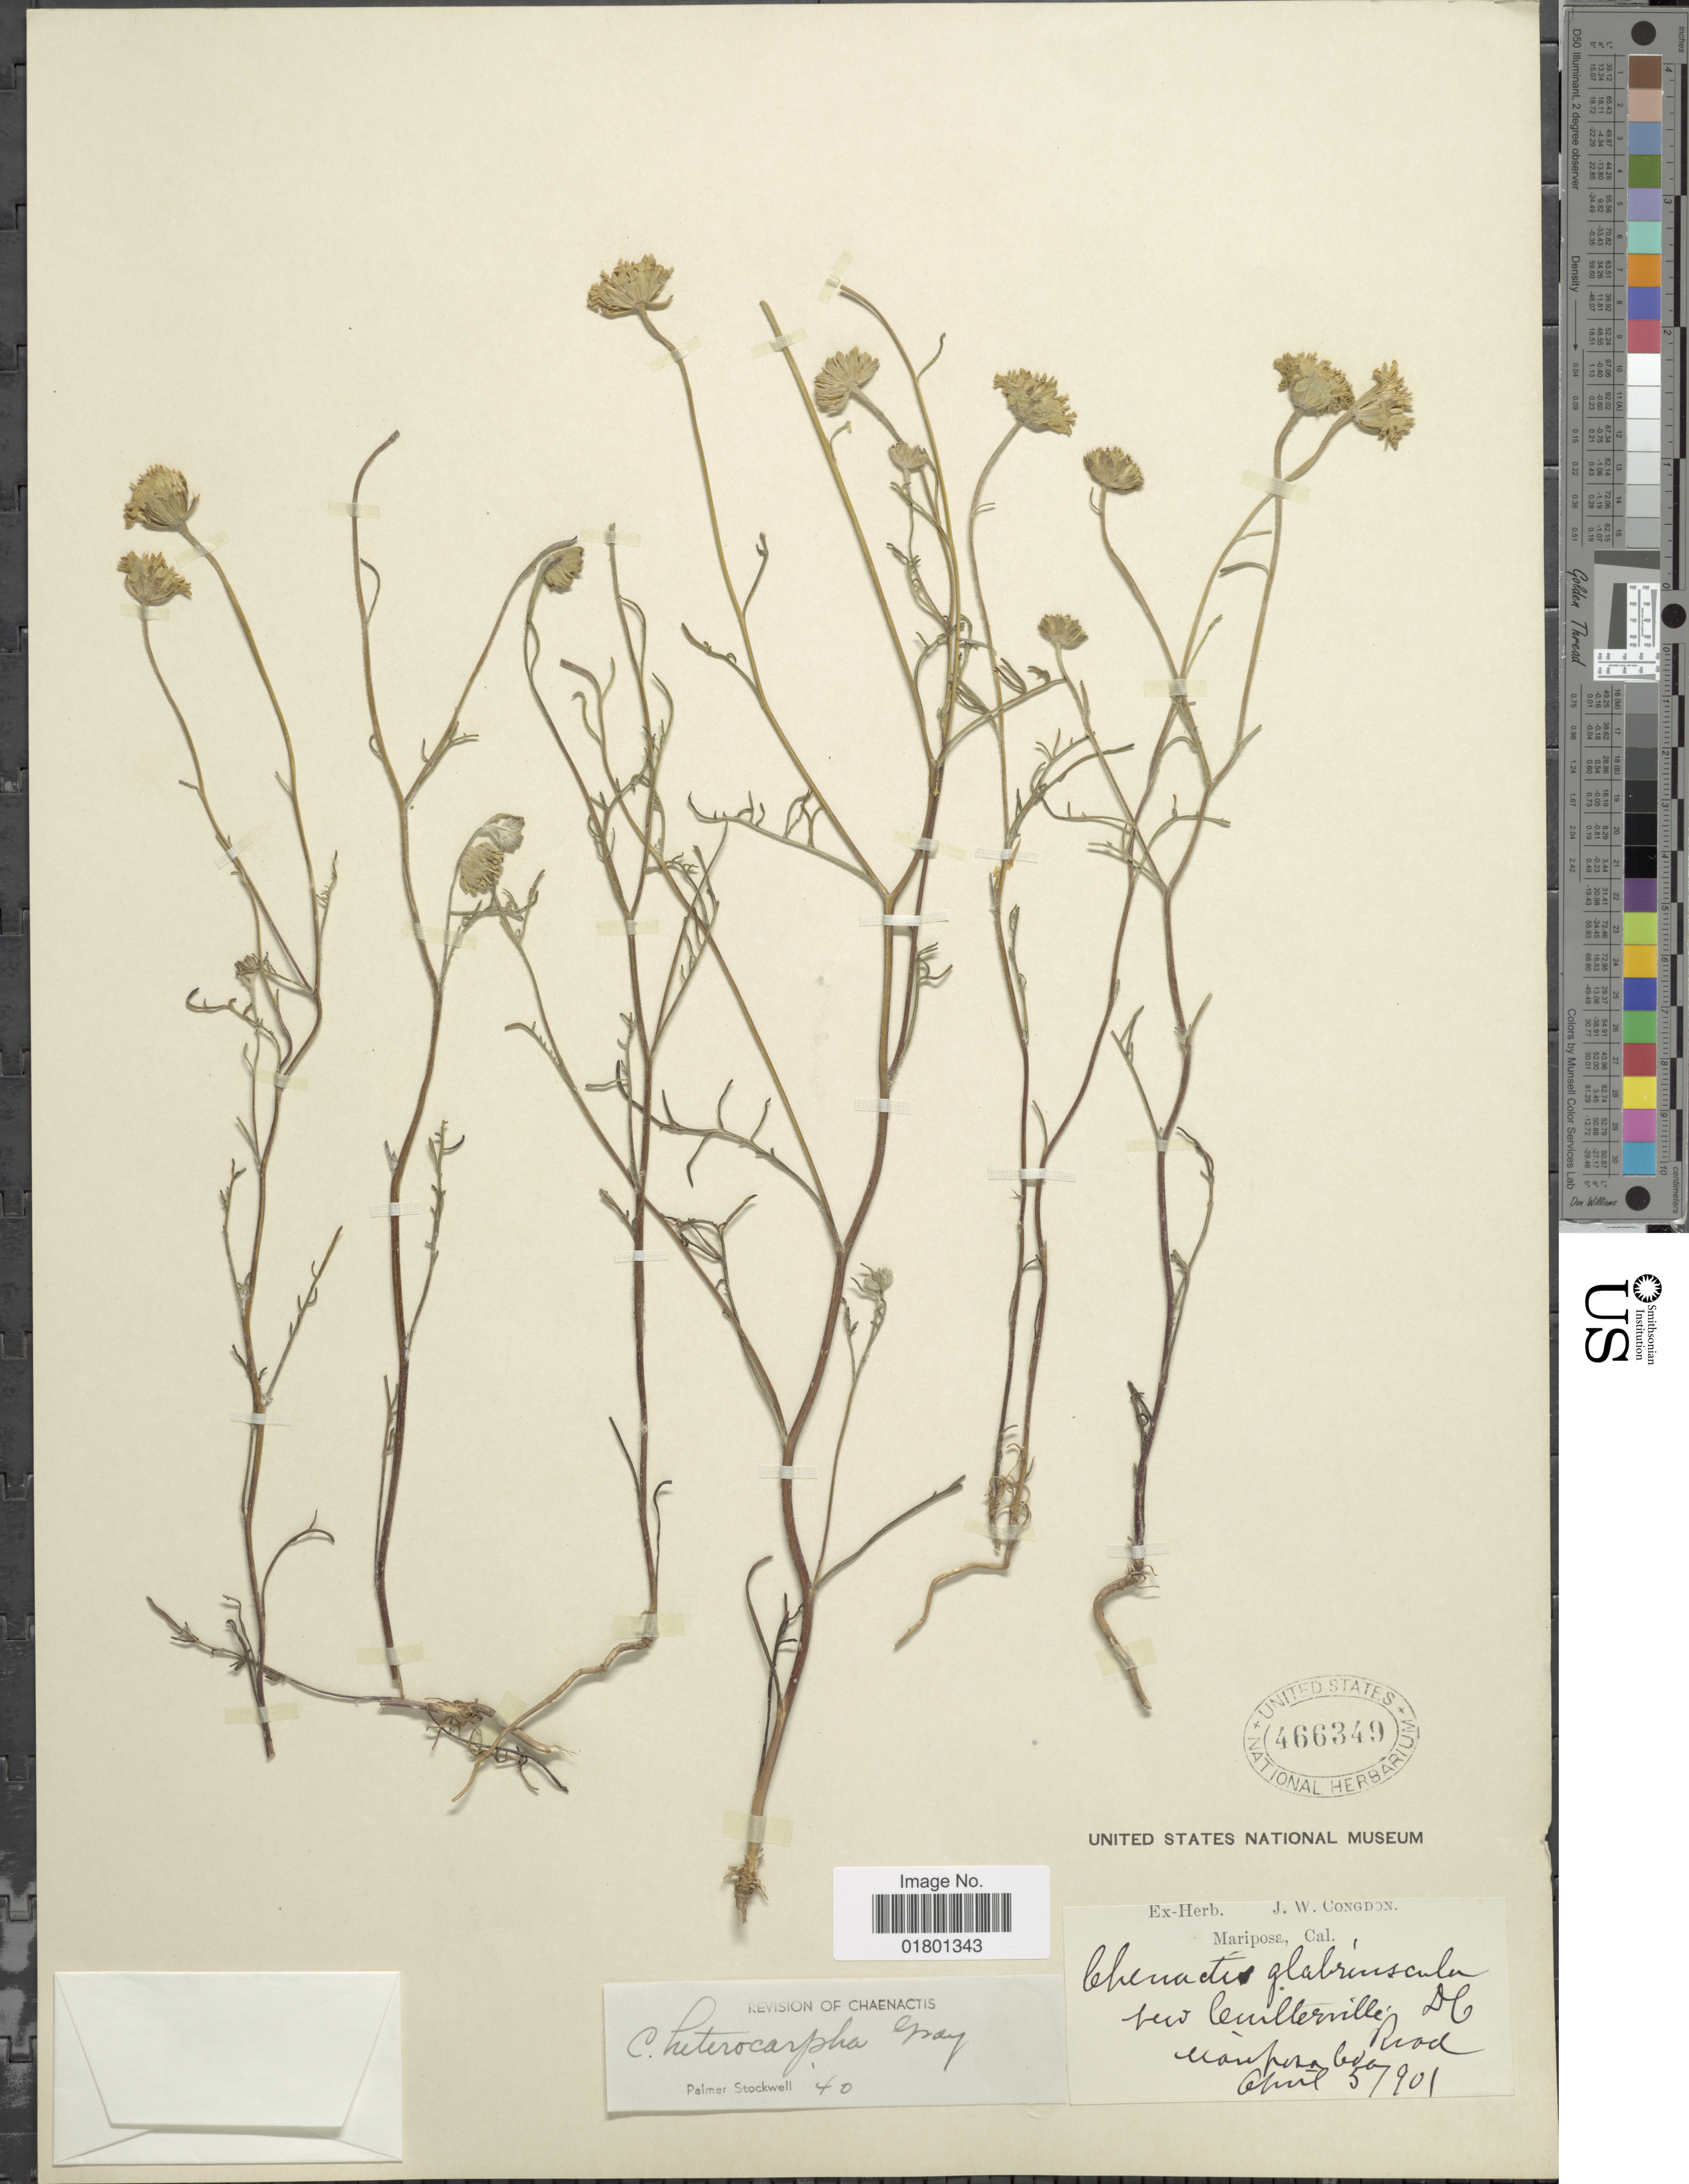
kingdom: Plantae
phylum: Tracheophyta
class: Magnoliopsida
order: Asterales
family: Asteraceae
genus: Chaenactis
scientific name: Chaenactis heterocarpha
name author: Torr. & A. Gray ex A. Gray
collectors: ex herb. J. W. Congdon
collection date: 1901-04-05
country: United States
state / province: California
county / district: Mariposa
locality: Mariposa, new Cenillerville Road, Mariposa Co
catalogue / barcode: US 466349